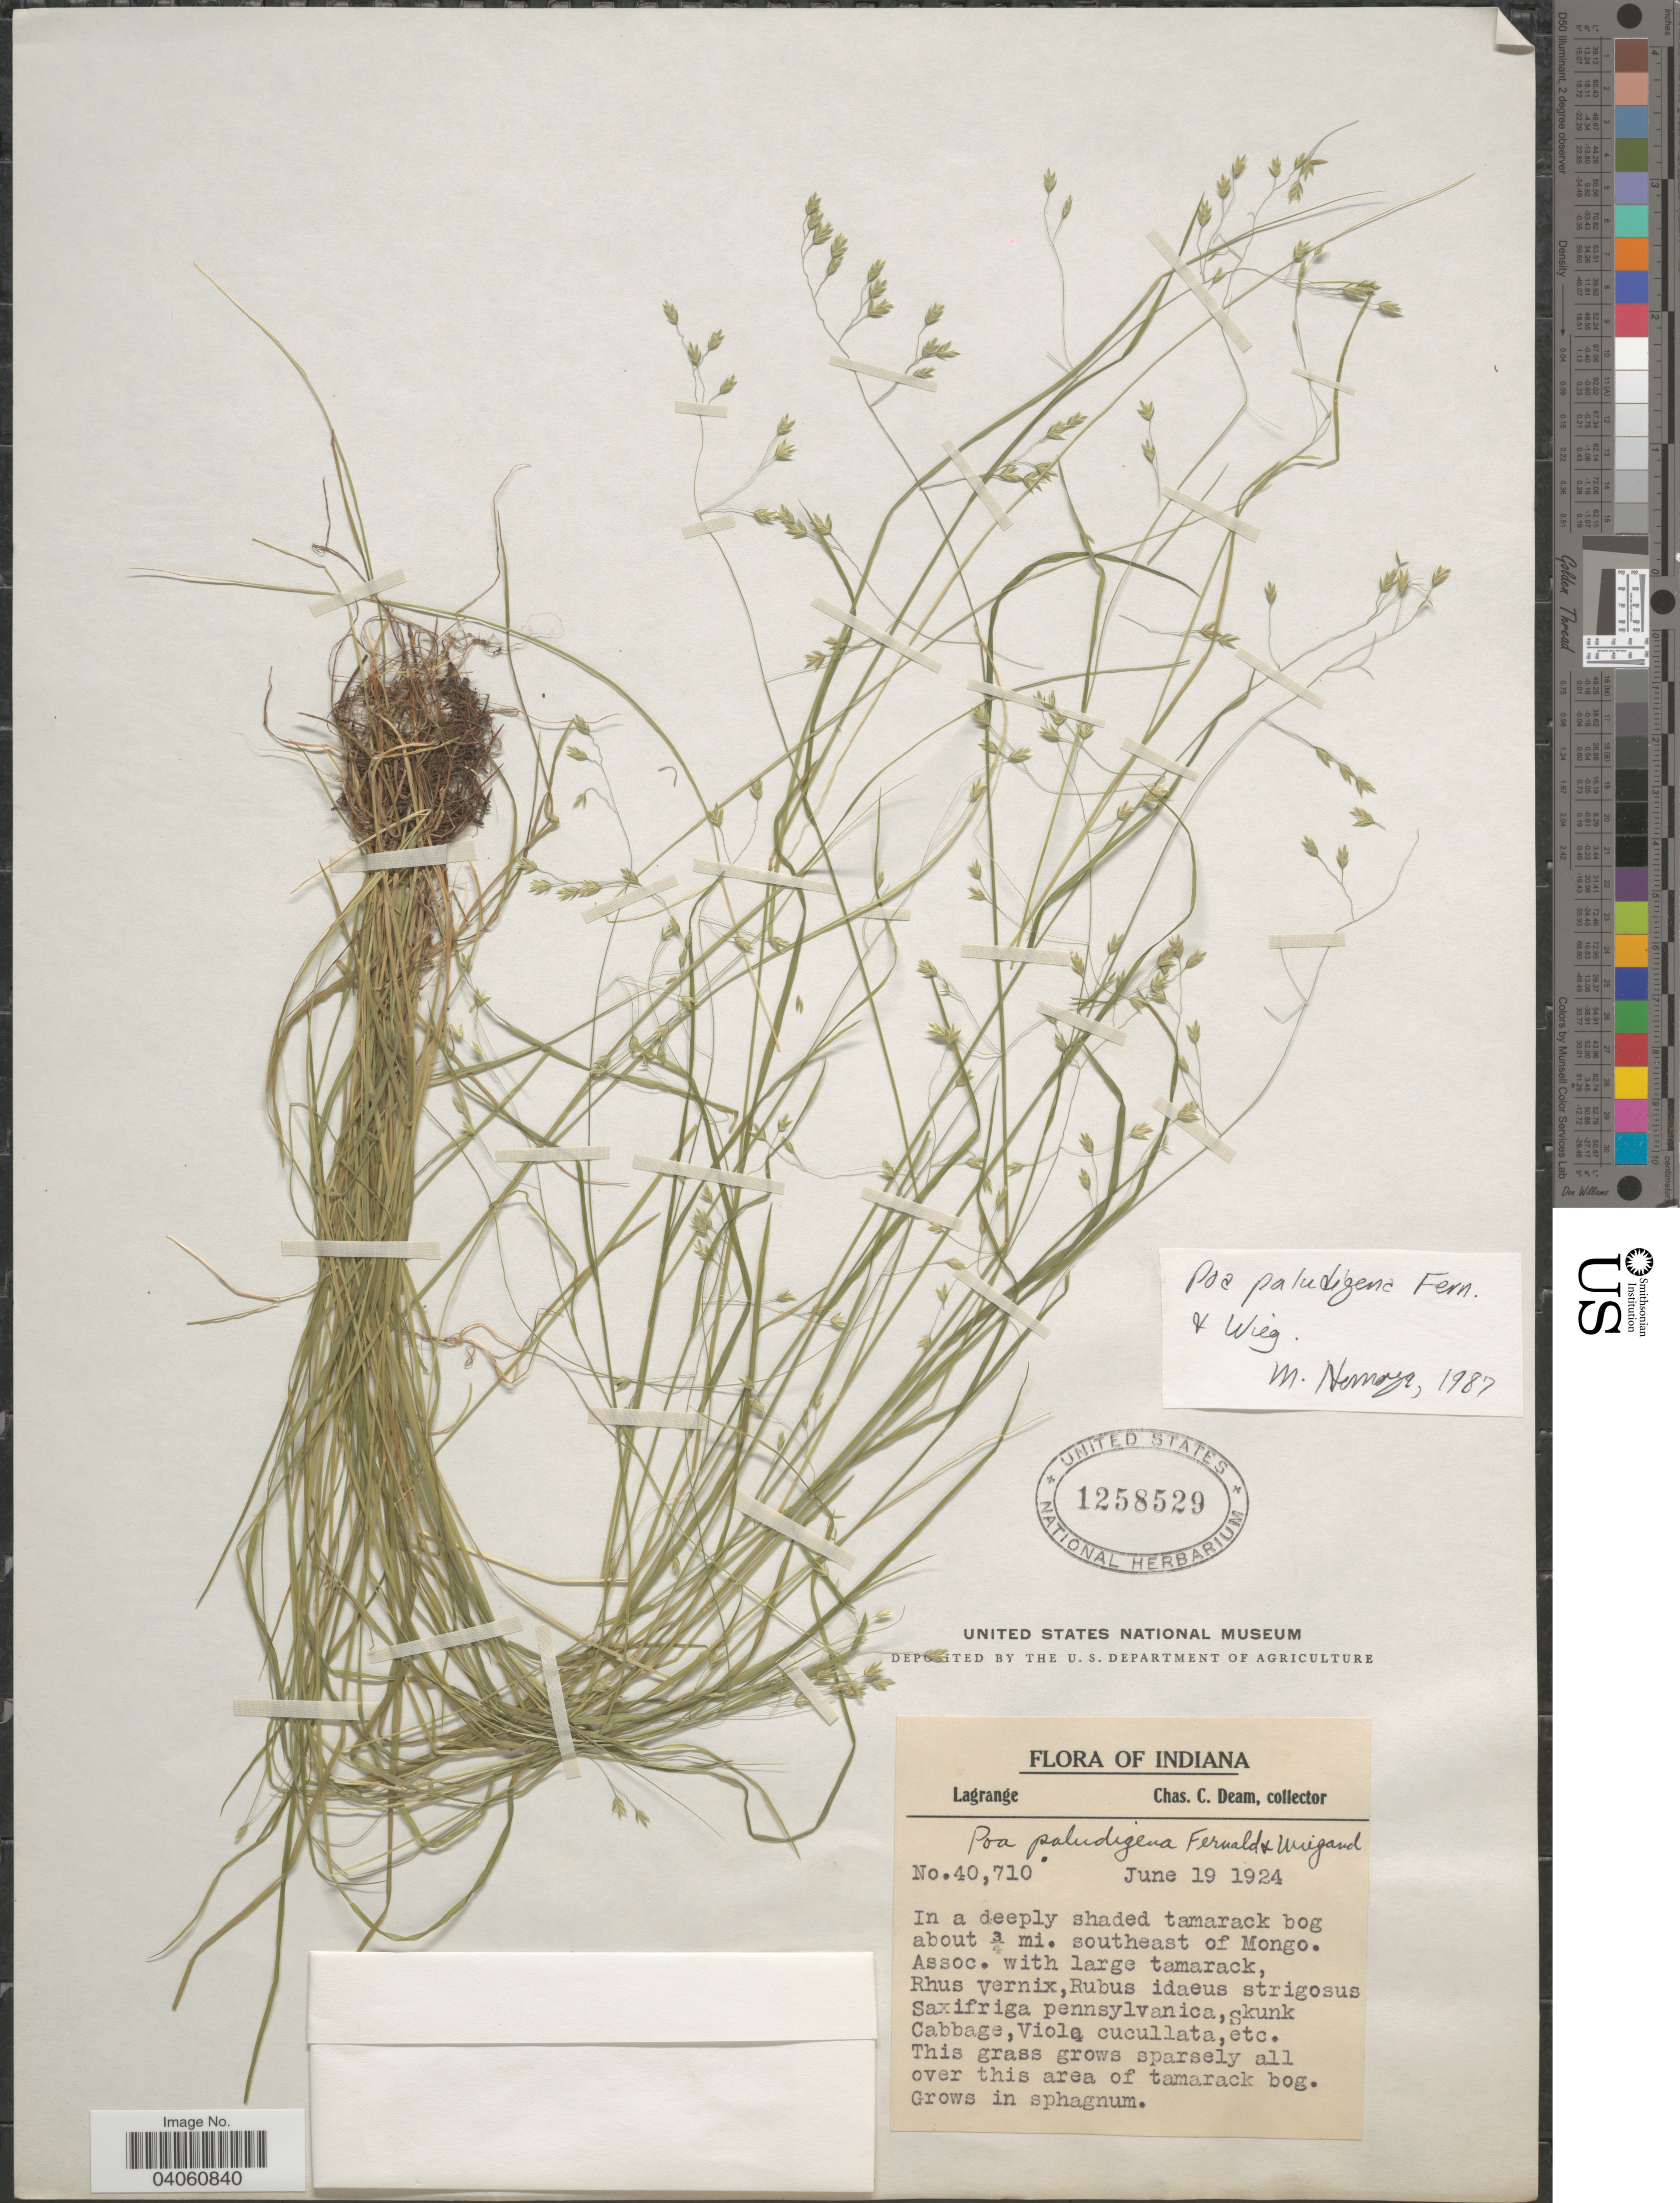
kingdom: Plantae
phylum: Tracheophyta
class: Liliopsida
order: Poales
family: Poaceae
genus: Poa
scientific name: Poa paludigena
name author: Fernald & Wiegand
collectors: C. C. Deam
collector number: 40710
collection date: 1924-06-19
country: United States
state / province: Indiana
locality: Lagrange. About ¾ mi. southeast of Mongo.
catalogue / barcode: US 1258529